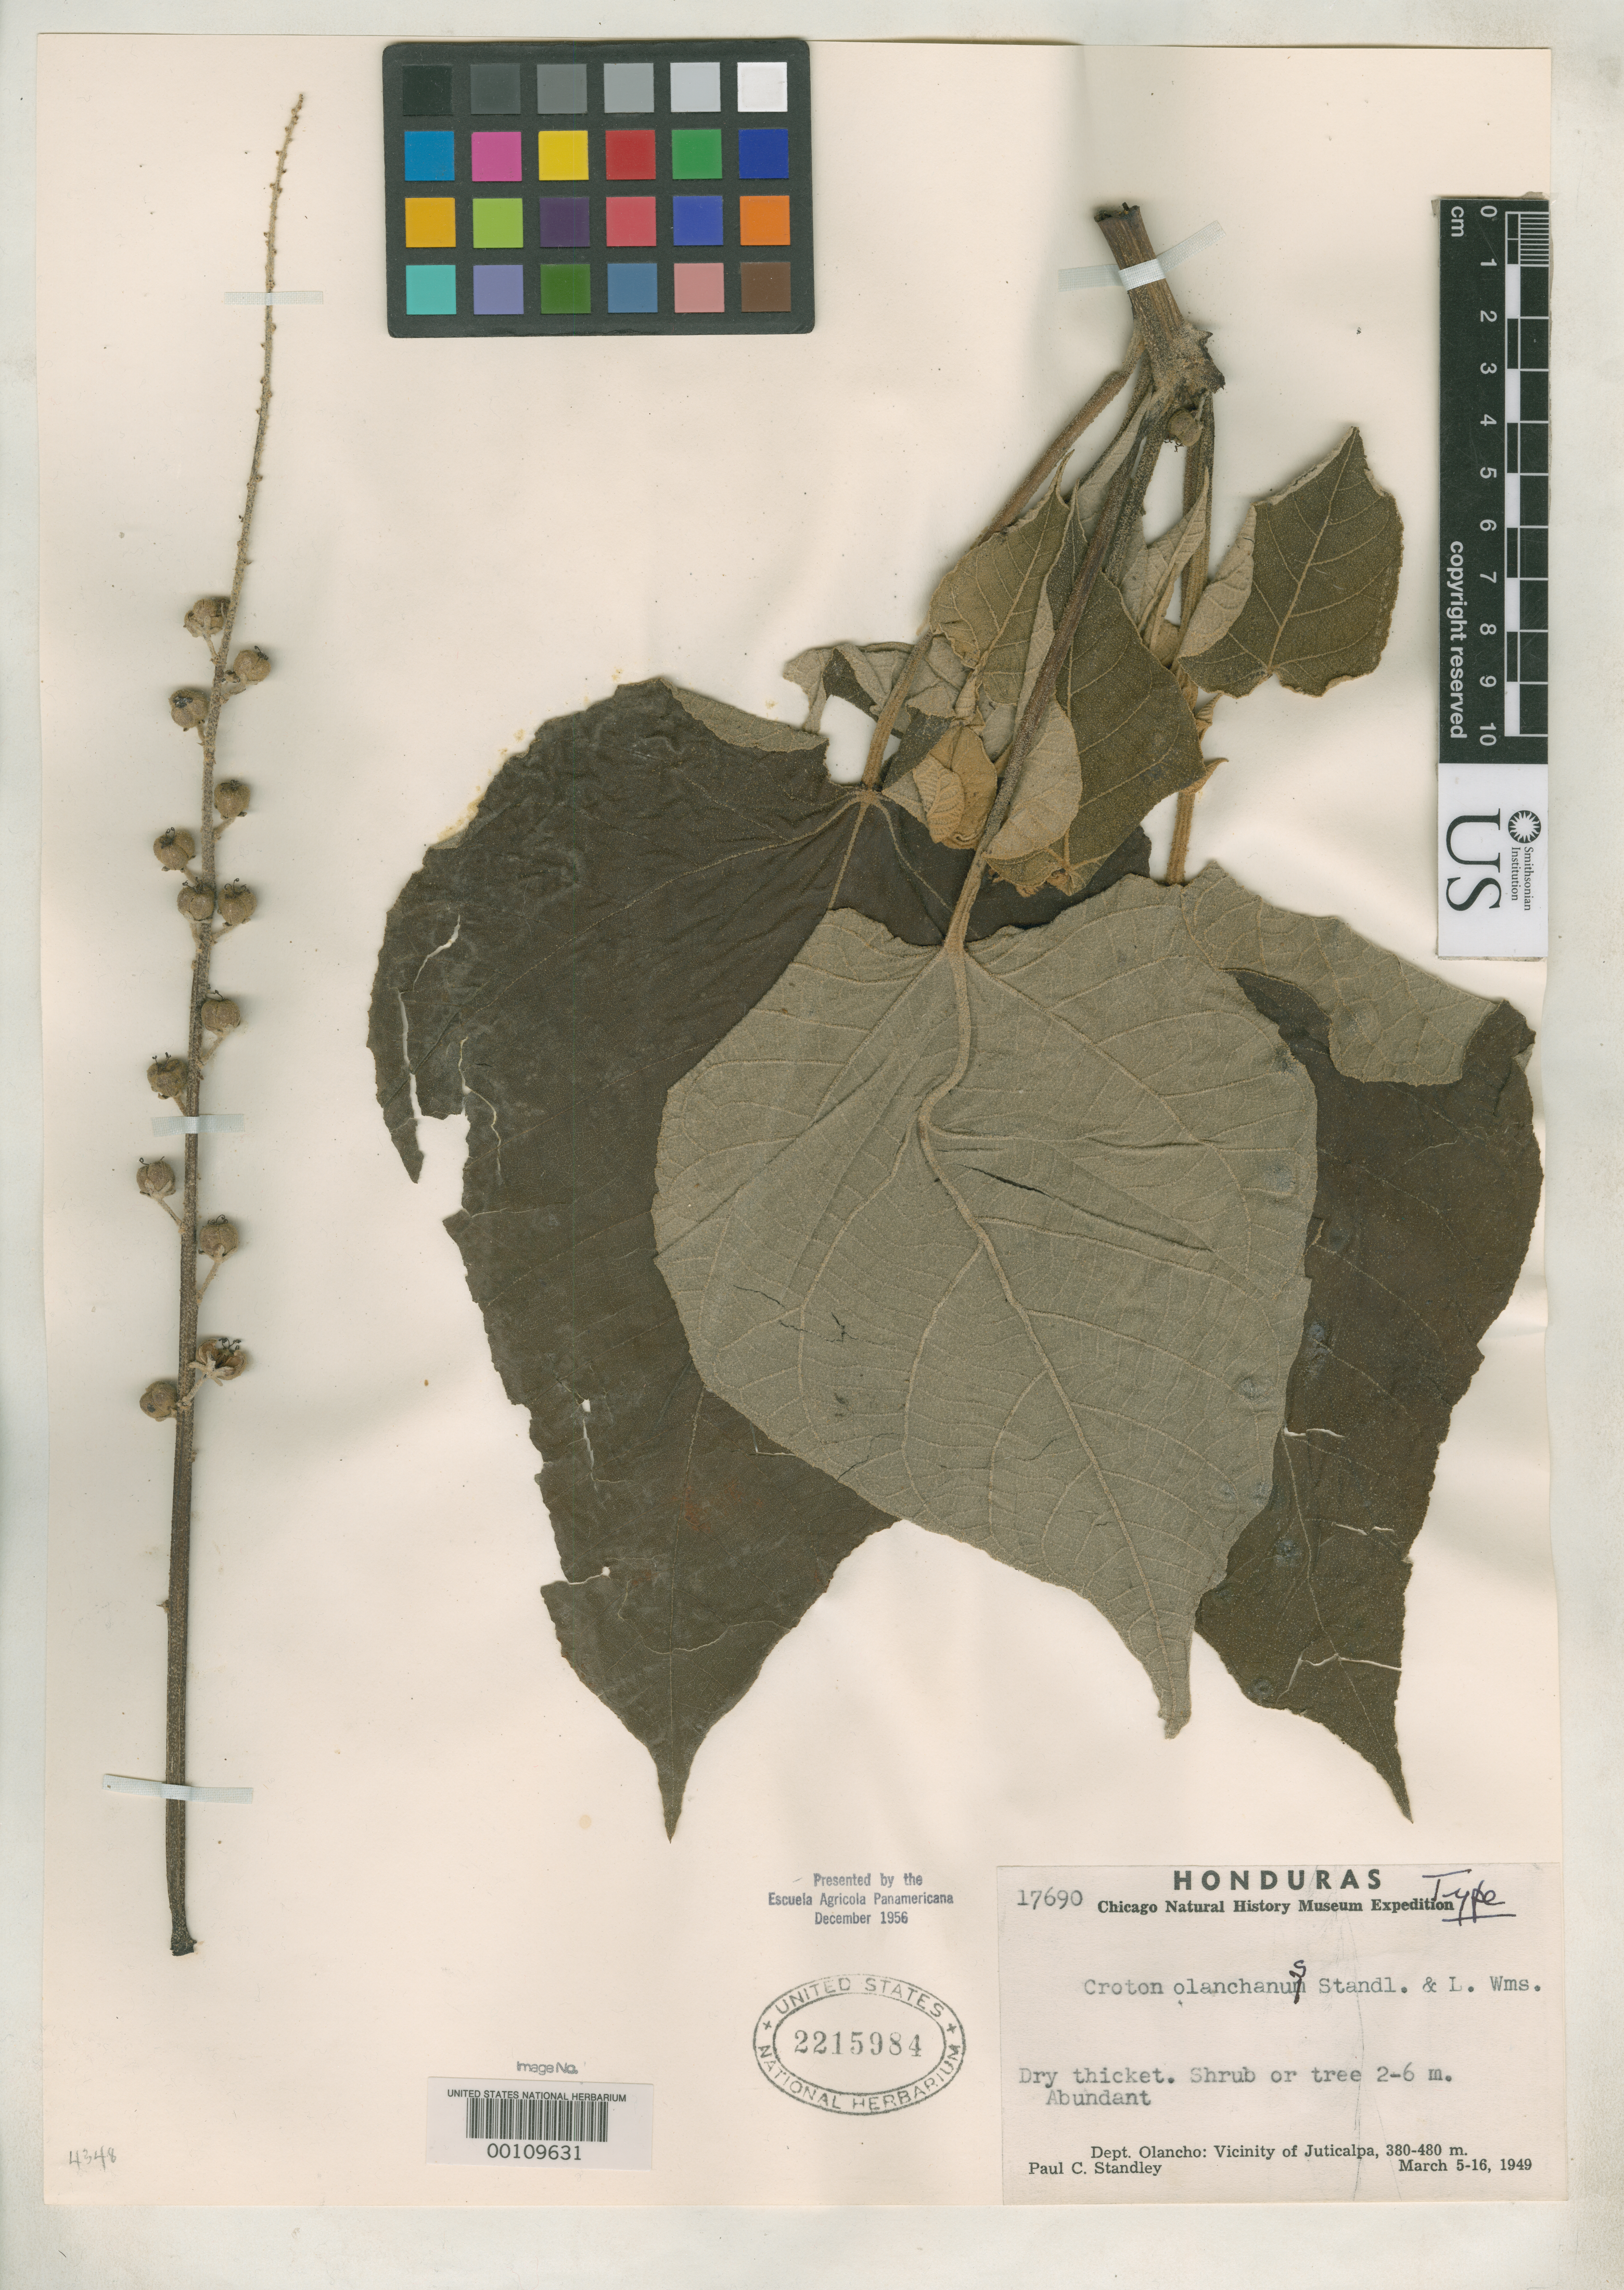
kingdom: Plantae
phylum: Tracheophyta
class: Magnoliopsida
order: Malpighiales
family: Euphorbiaceae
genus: Croton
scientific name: Croton olanchanus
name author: Standl. & L.O. Williams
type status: Holotype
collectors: P. C. Standley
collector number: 17690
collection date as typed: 05 Mar 1949 to 16 Mar 1949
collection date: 1949-03-05/1949-03-16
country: Honduras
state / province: Olancho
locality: Near Juticalpa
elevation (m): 400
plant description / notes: "Presented by the Escuela Agricola Panamericana December 1956." Holotype, transferred from EAP to US (see Dorr et al. 2009, Taxon 58: 993-1001).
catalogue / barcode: US 2215984